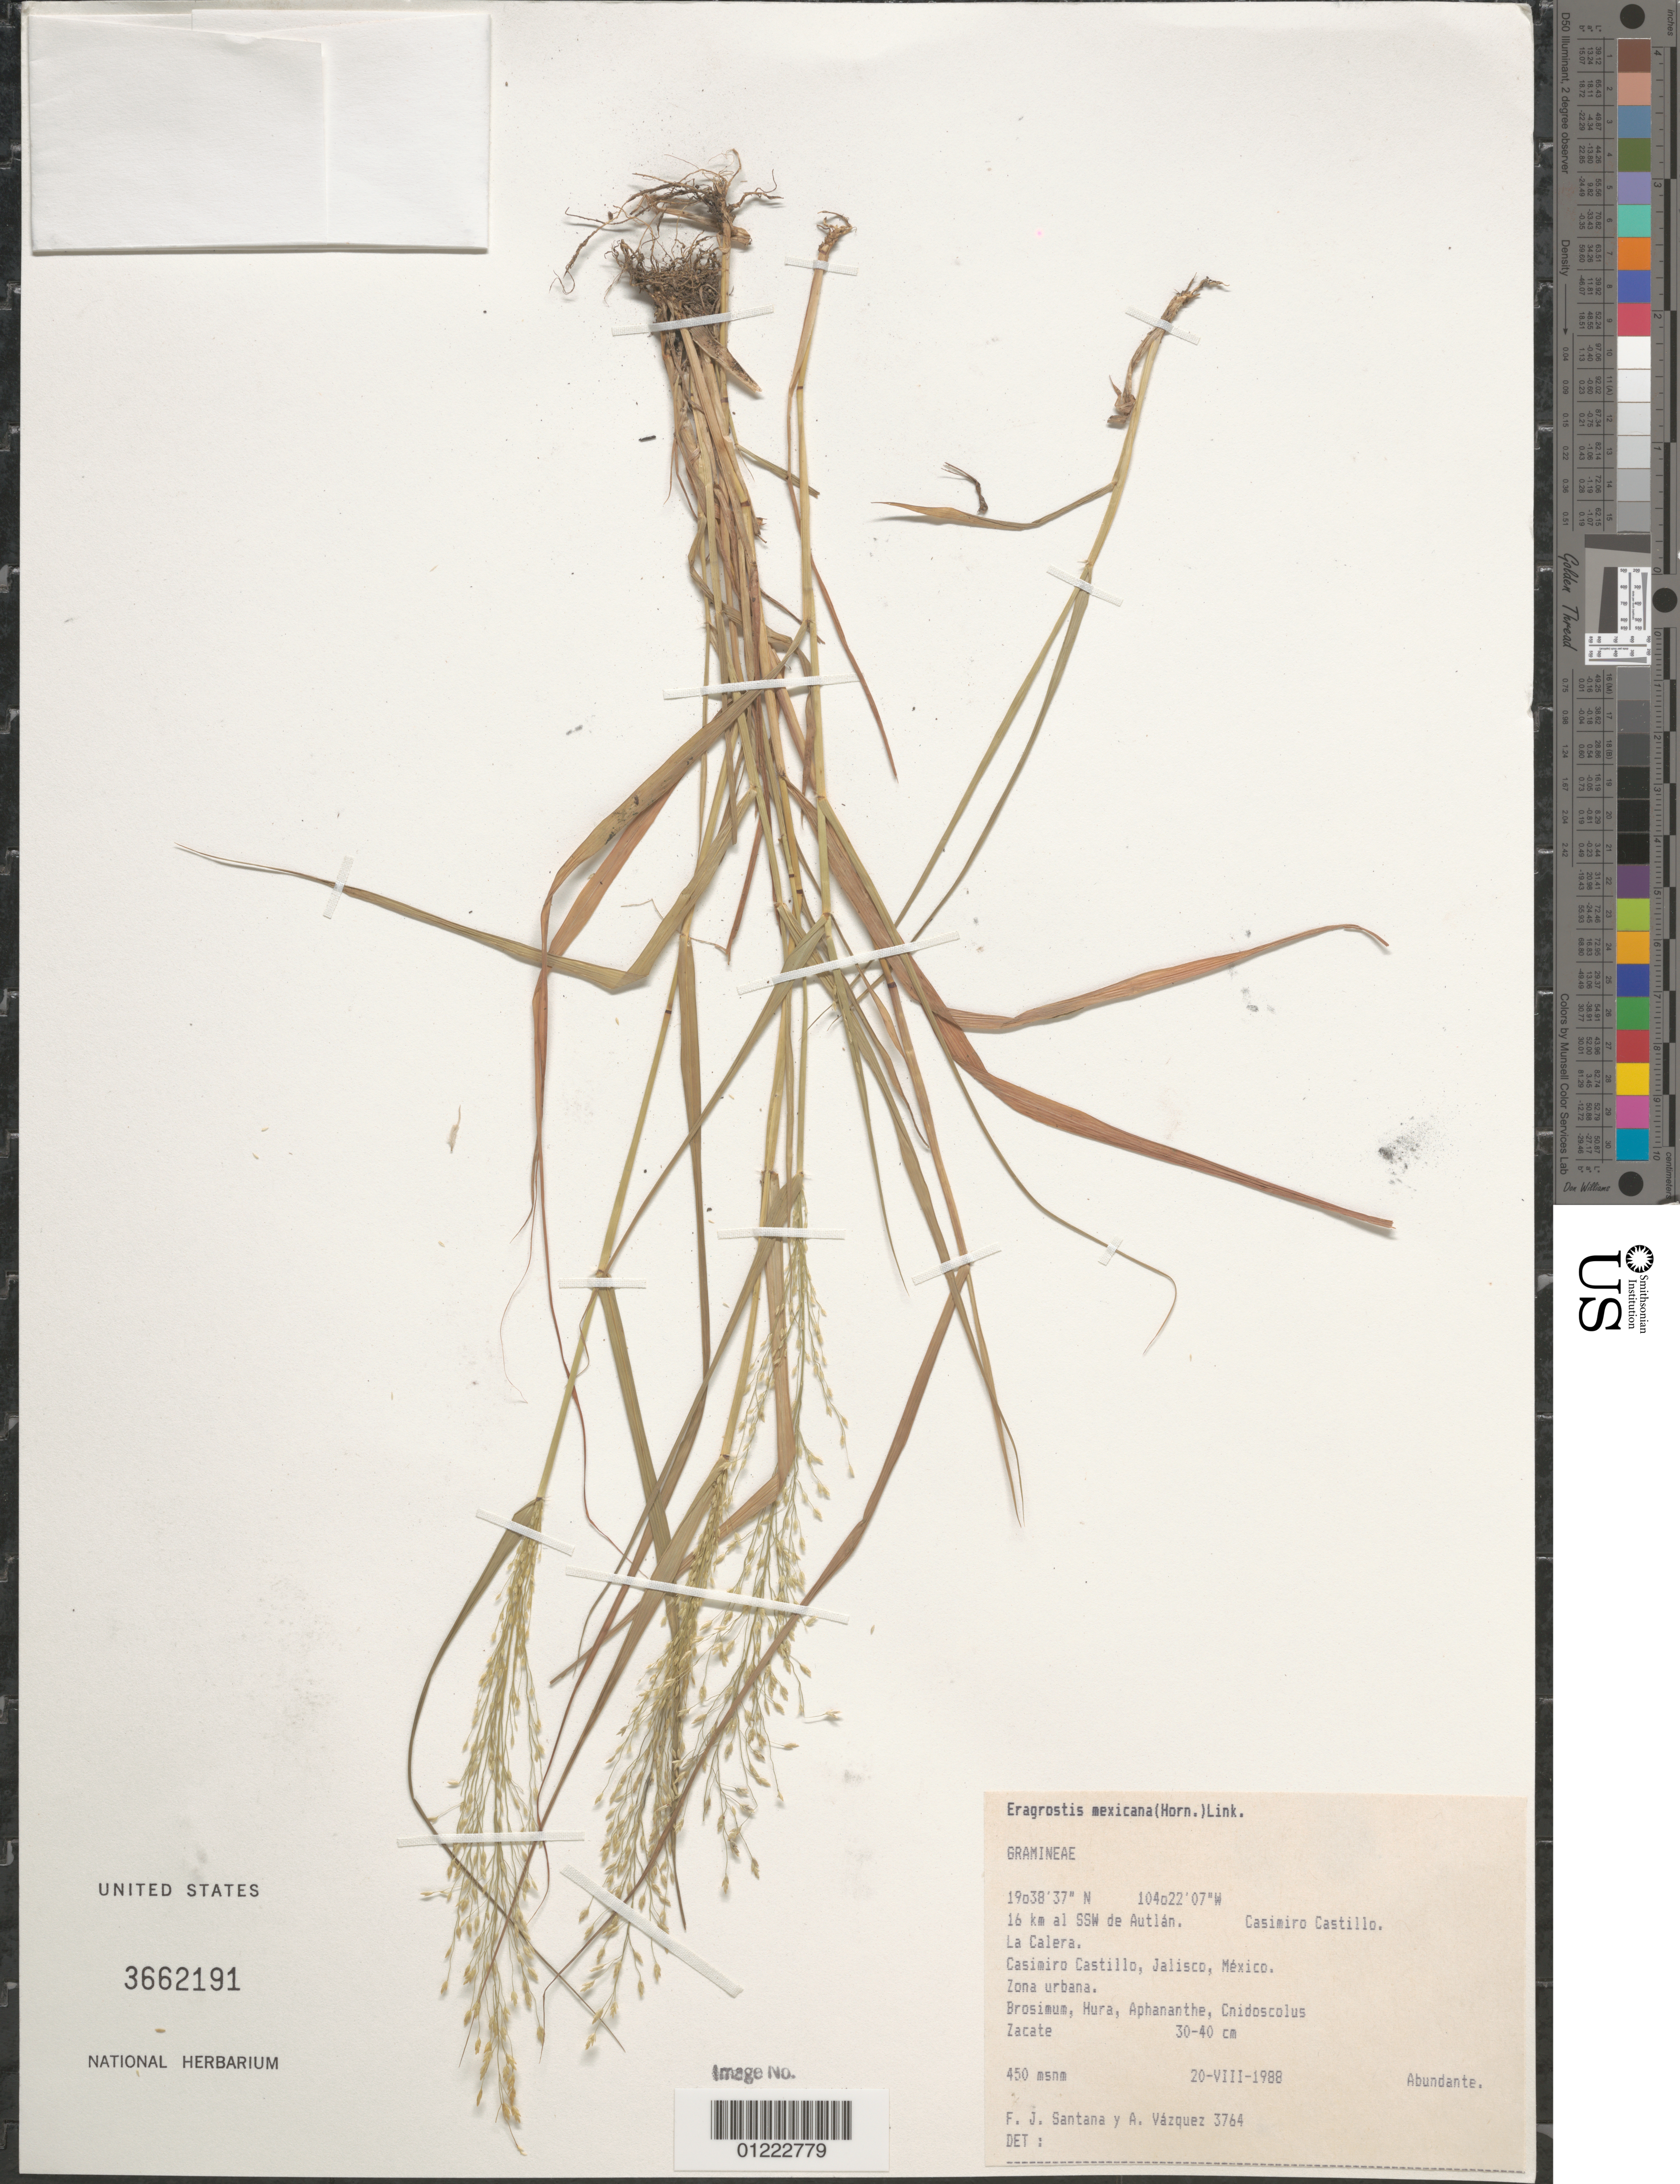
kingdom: Plantae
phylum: Tracheophyta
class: Liliopsida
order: Poales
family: Poaceae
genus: Eragrostis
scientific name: Eragrostis mexicana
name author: (Hornem.) Link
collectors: F. J. Santana M. & A. Vazquez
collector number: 3764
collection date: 1988-08-19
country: Mexico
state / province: Jalisco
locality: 16 km al SSW de Autlan. 8-9 km al NE de Casimiro Castillo. La Calera. Casimiro Castillo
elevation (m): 600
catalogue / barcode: US 3662191